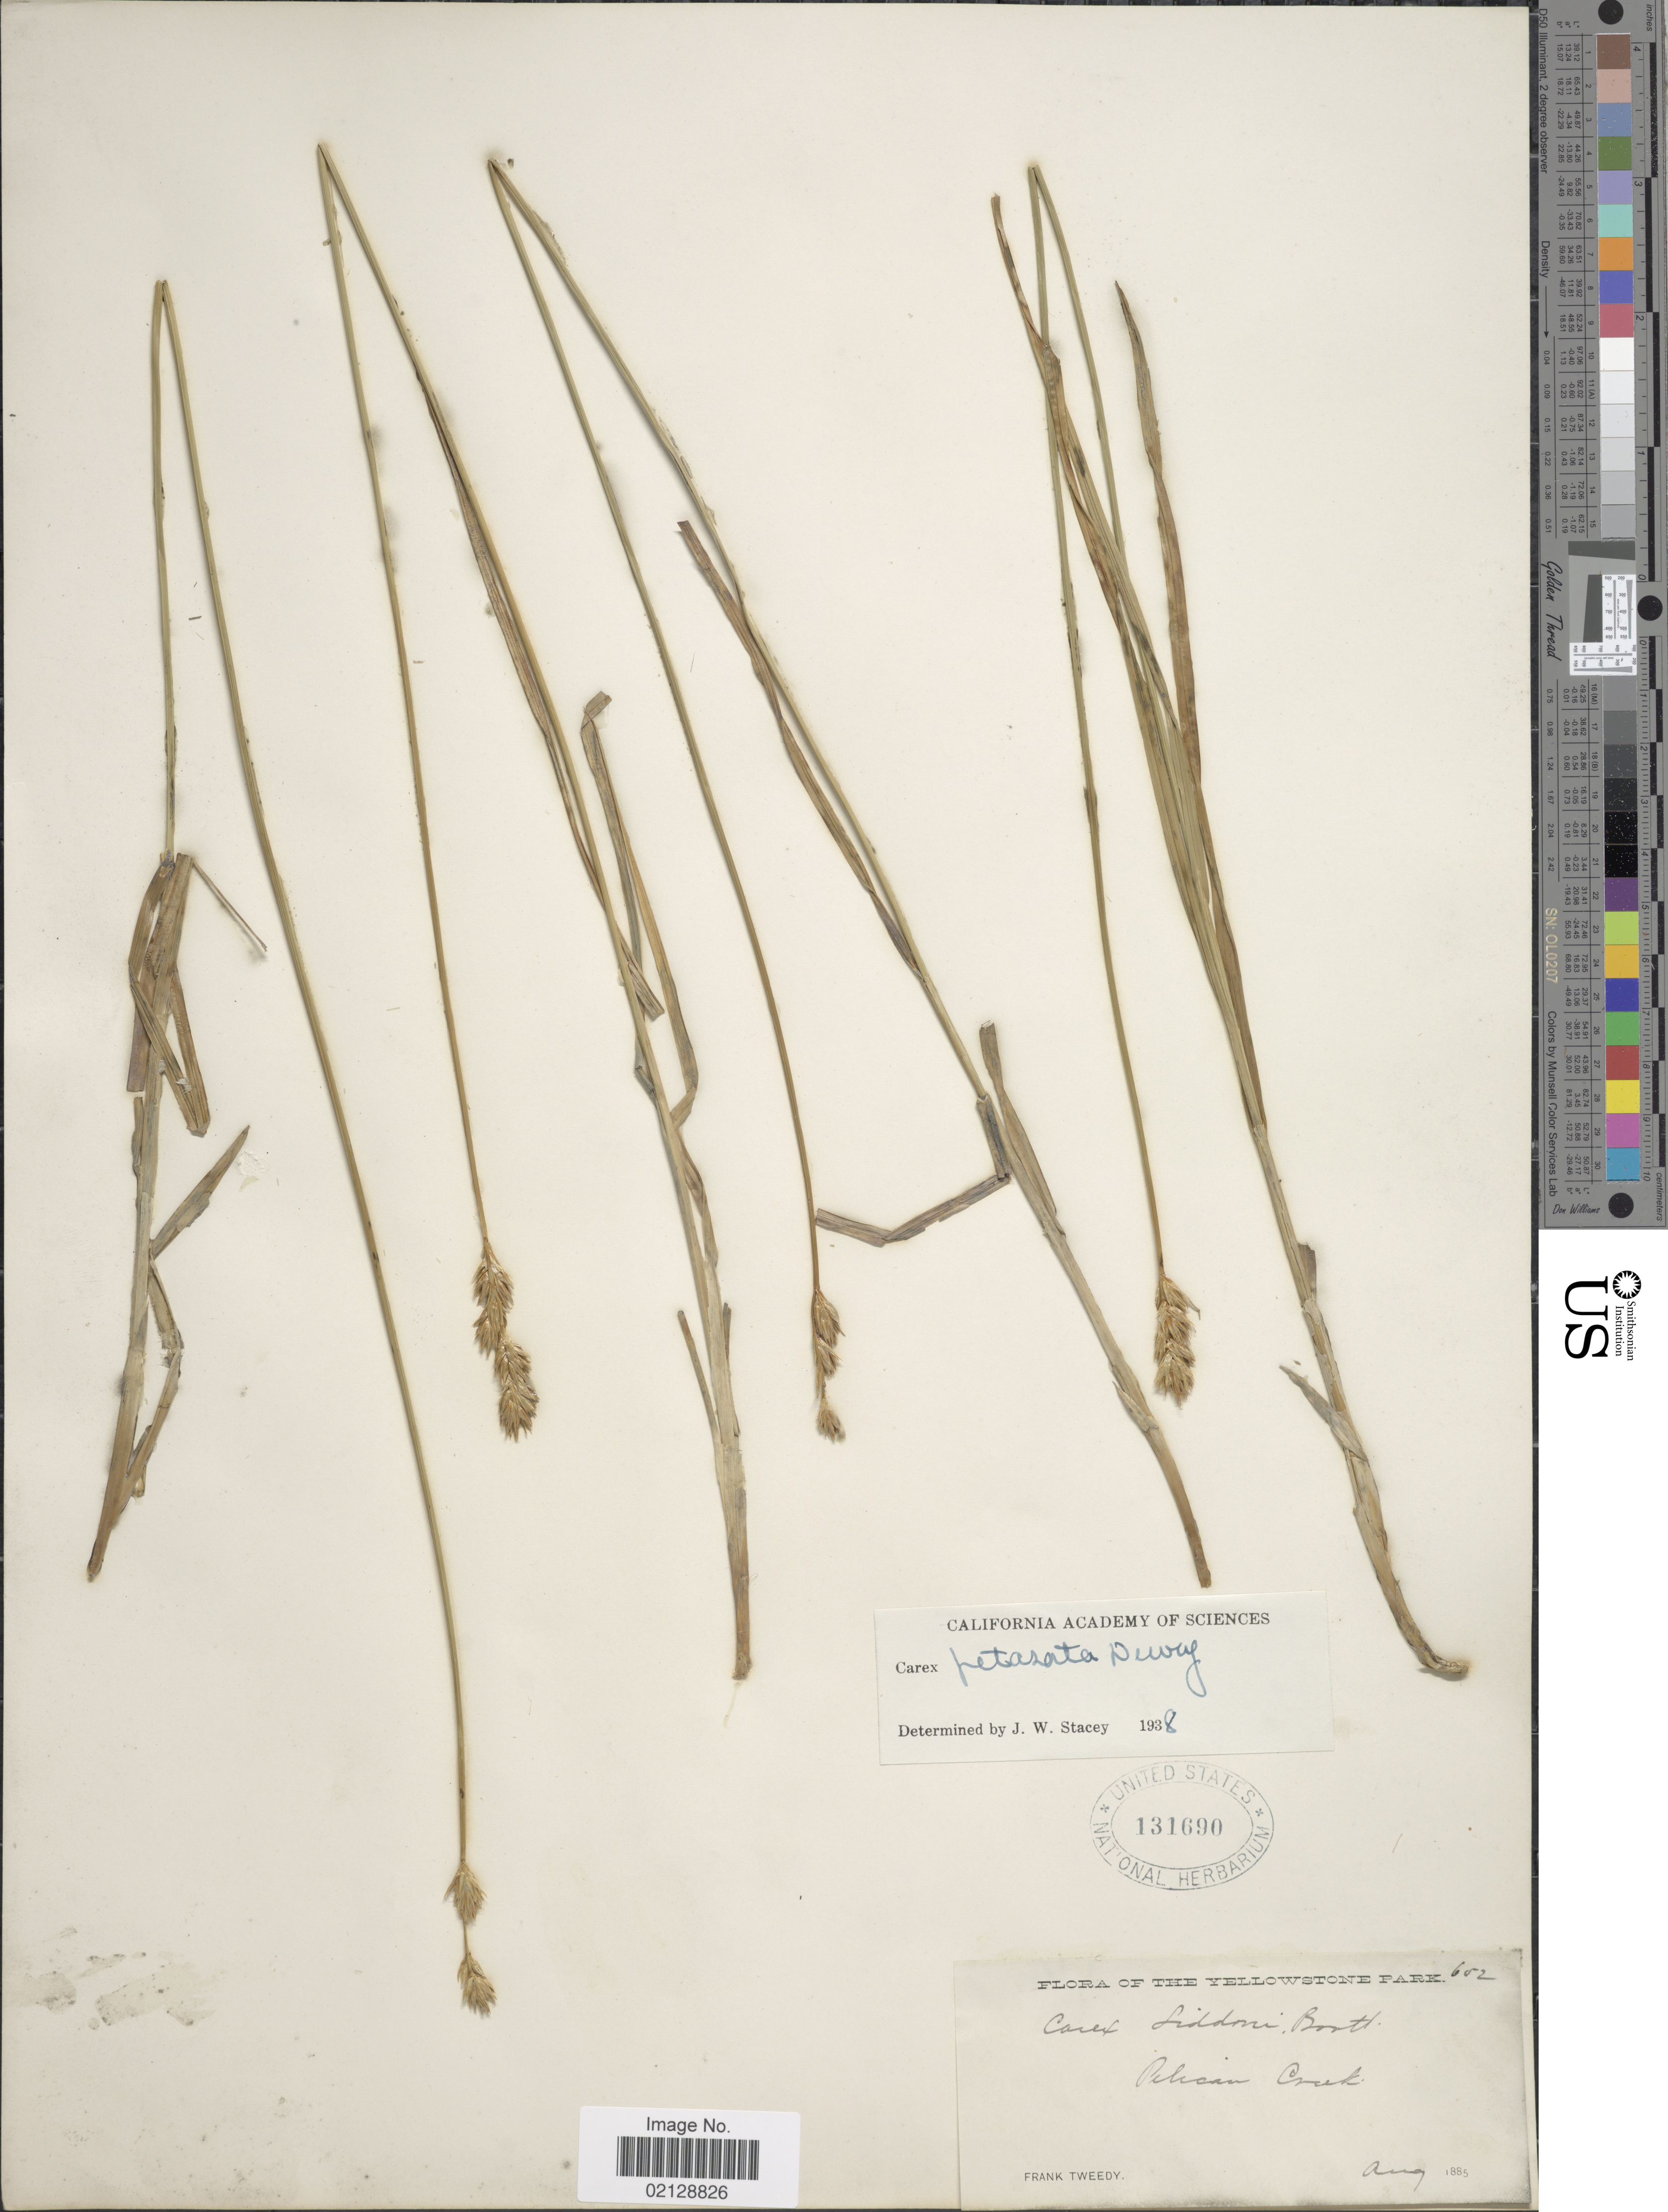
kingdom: Plantae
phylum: Tracheophyta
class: Liliopsida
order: Poales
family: Cyperaceae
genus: Carex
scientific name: Carex petasata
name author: Dewey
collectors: F. Tweedy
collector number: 652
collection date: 1885-08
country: United States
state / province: Wyoming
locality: The Yellowstone Park, Pelican Creek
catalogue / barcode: US 131690